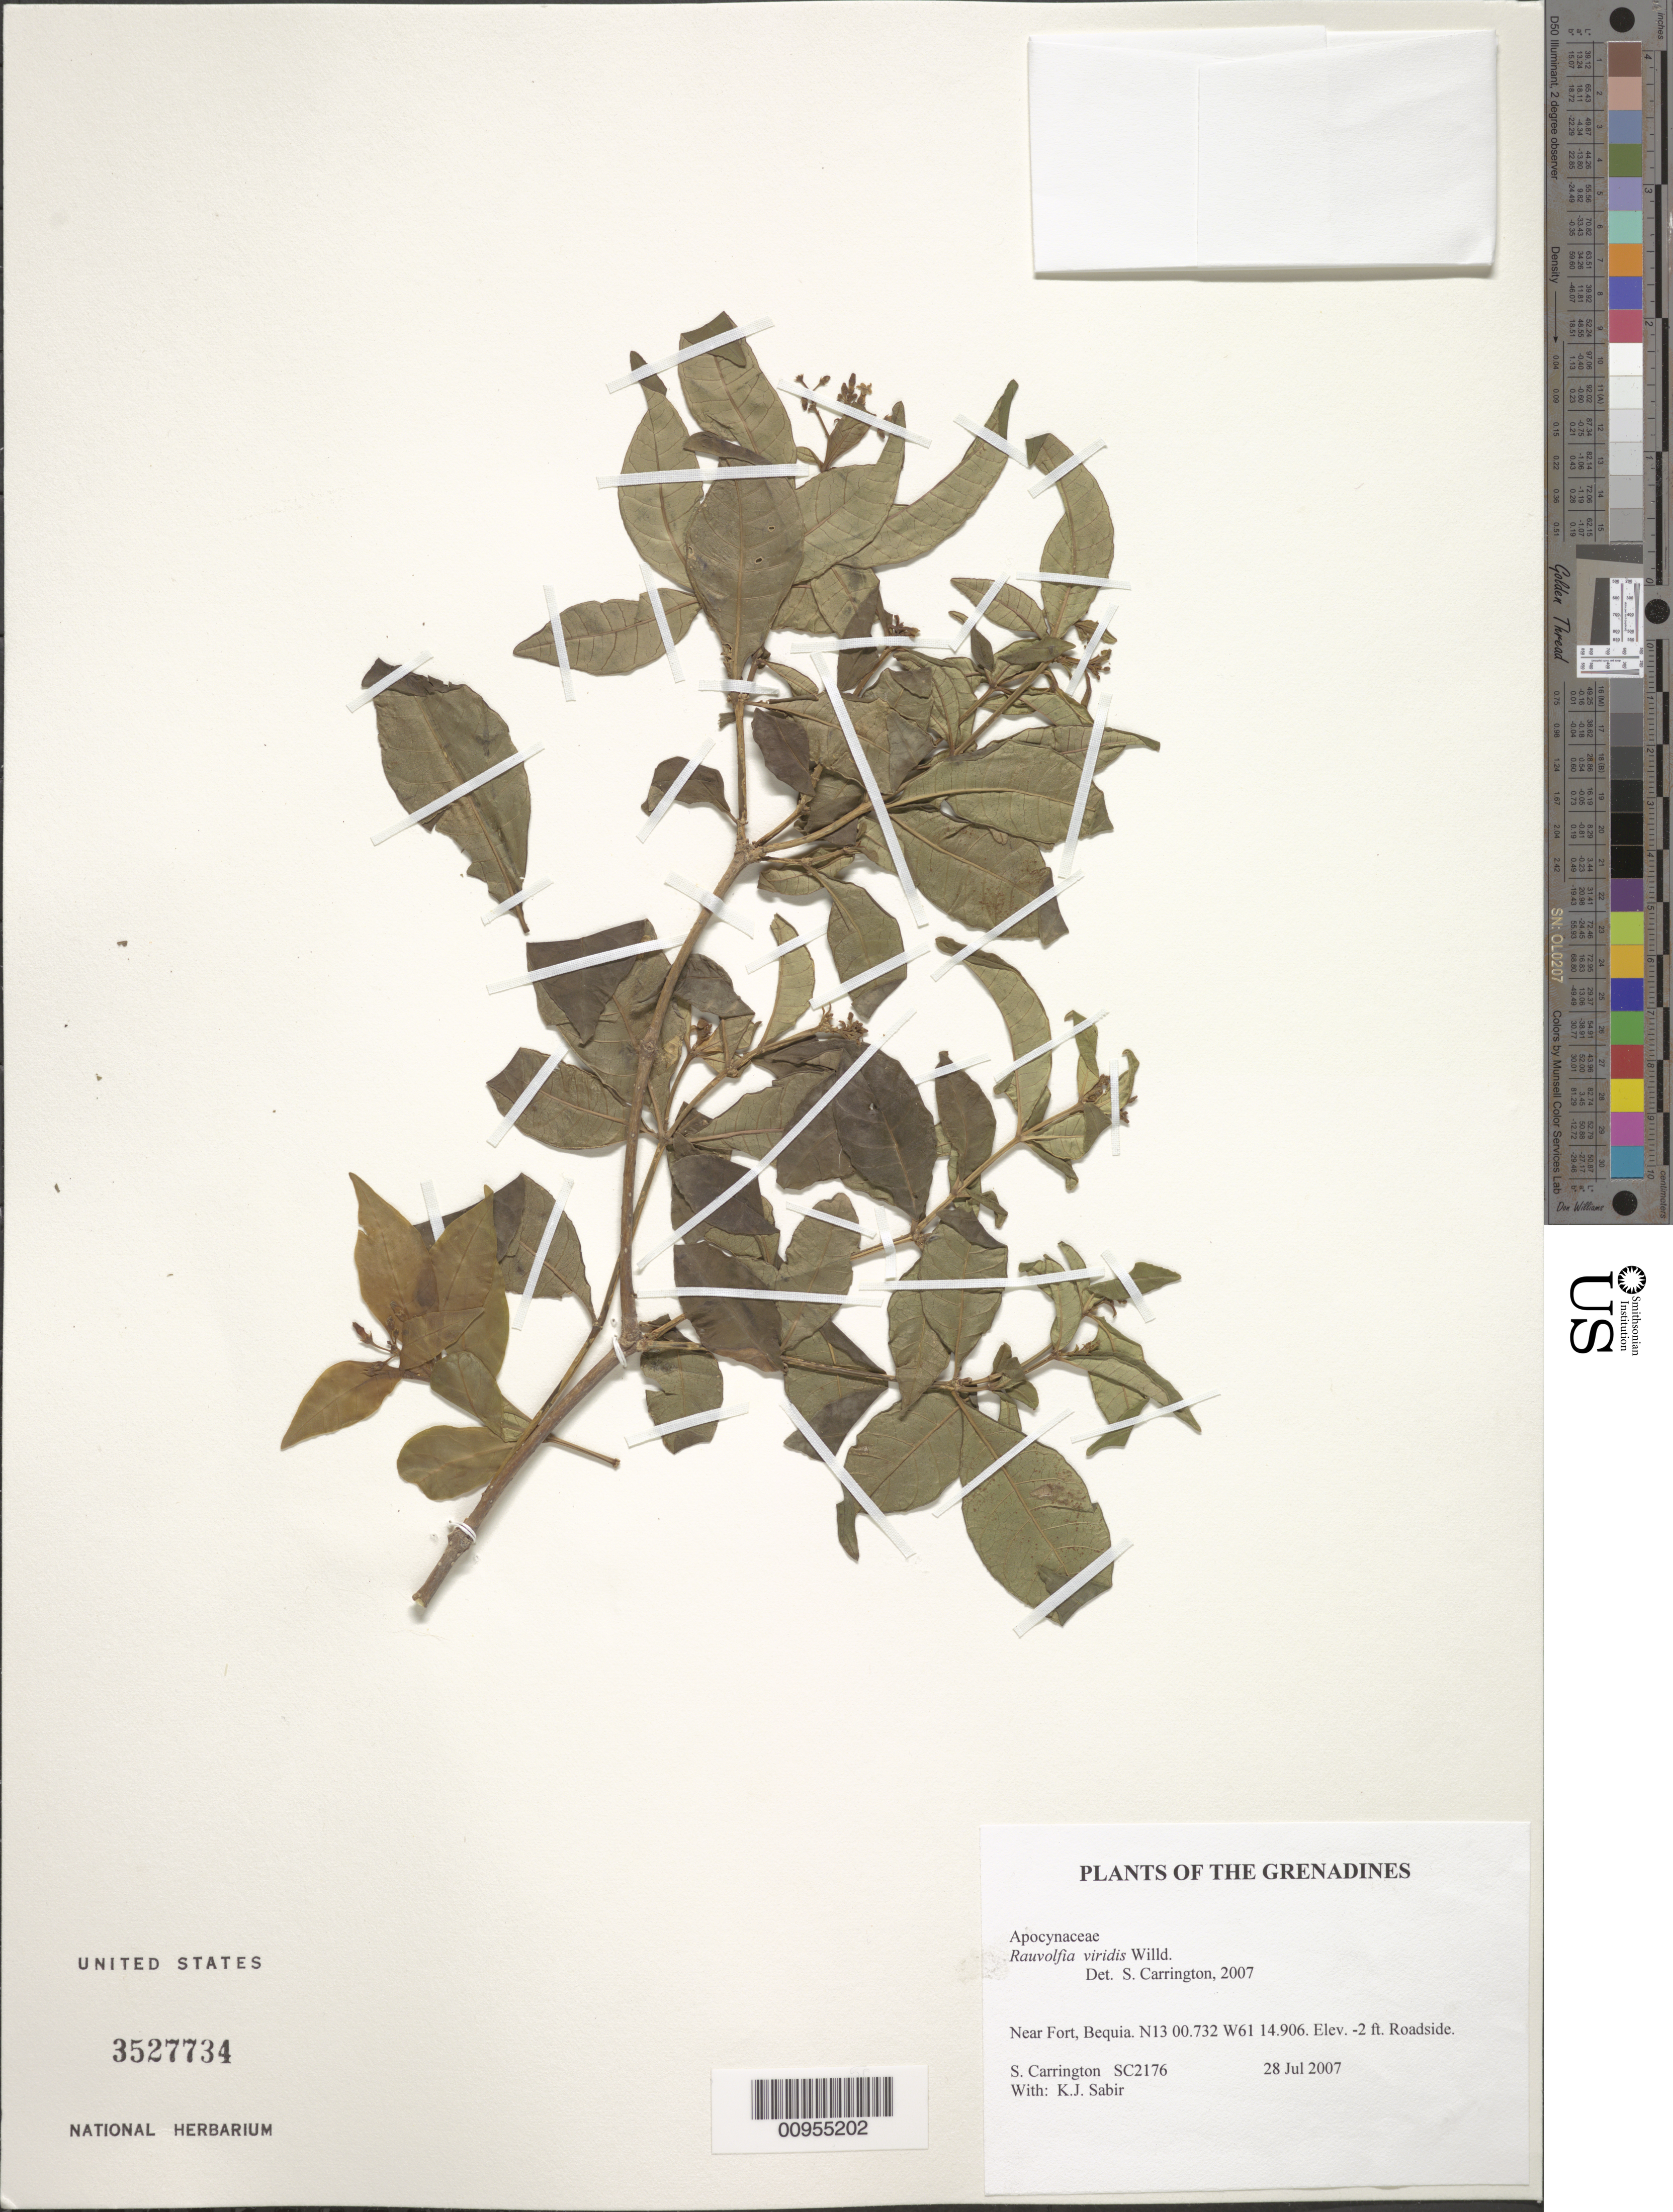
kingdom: Plantae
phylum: Tracheophyta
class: Magnoliopsida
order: Gentianales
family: Apocynaceae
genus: Rauvolfia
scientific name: Rauvolfia viridis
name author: Willd. ex Roem. & Schult.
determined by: Carrington, C. M. S.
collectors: C. M. S. Carrington & K. Sabir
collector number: SC 2176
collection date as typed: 28 Jul 2007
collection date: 2007-07-28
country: St. Vincent - Grenadines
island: Bequia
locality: near Fort, Bequia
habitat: roadside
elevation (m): -1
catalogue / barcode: US 3527734